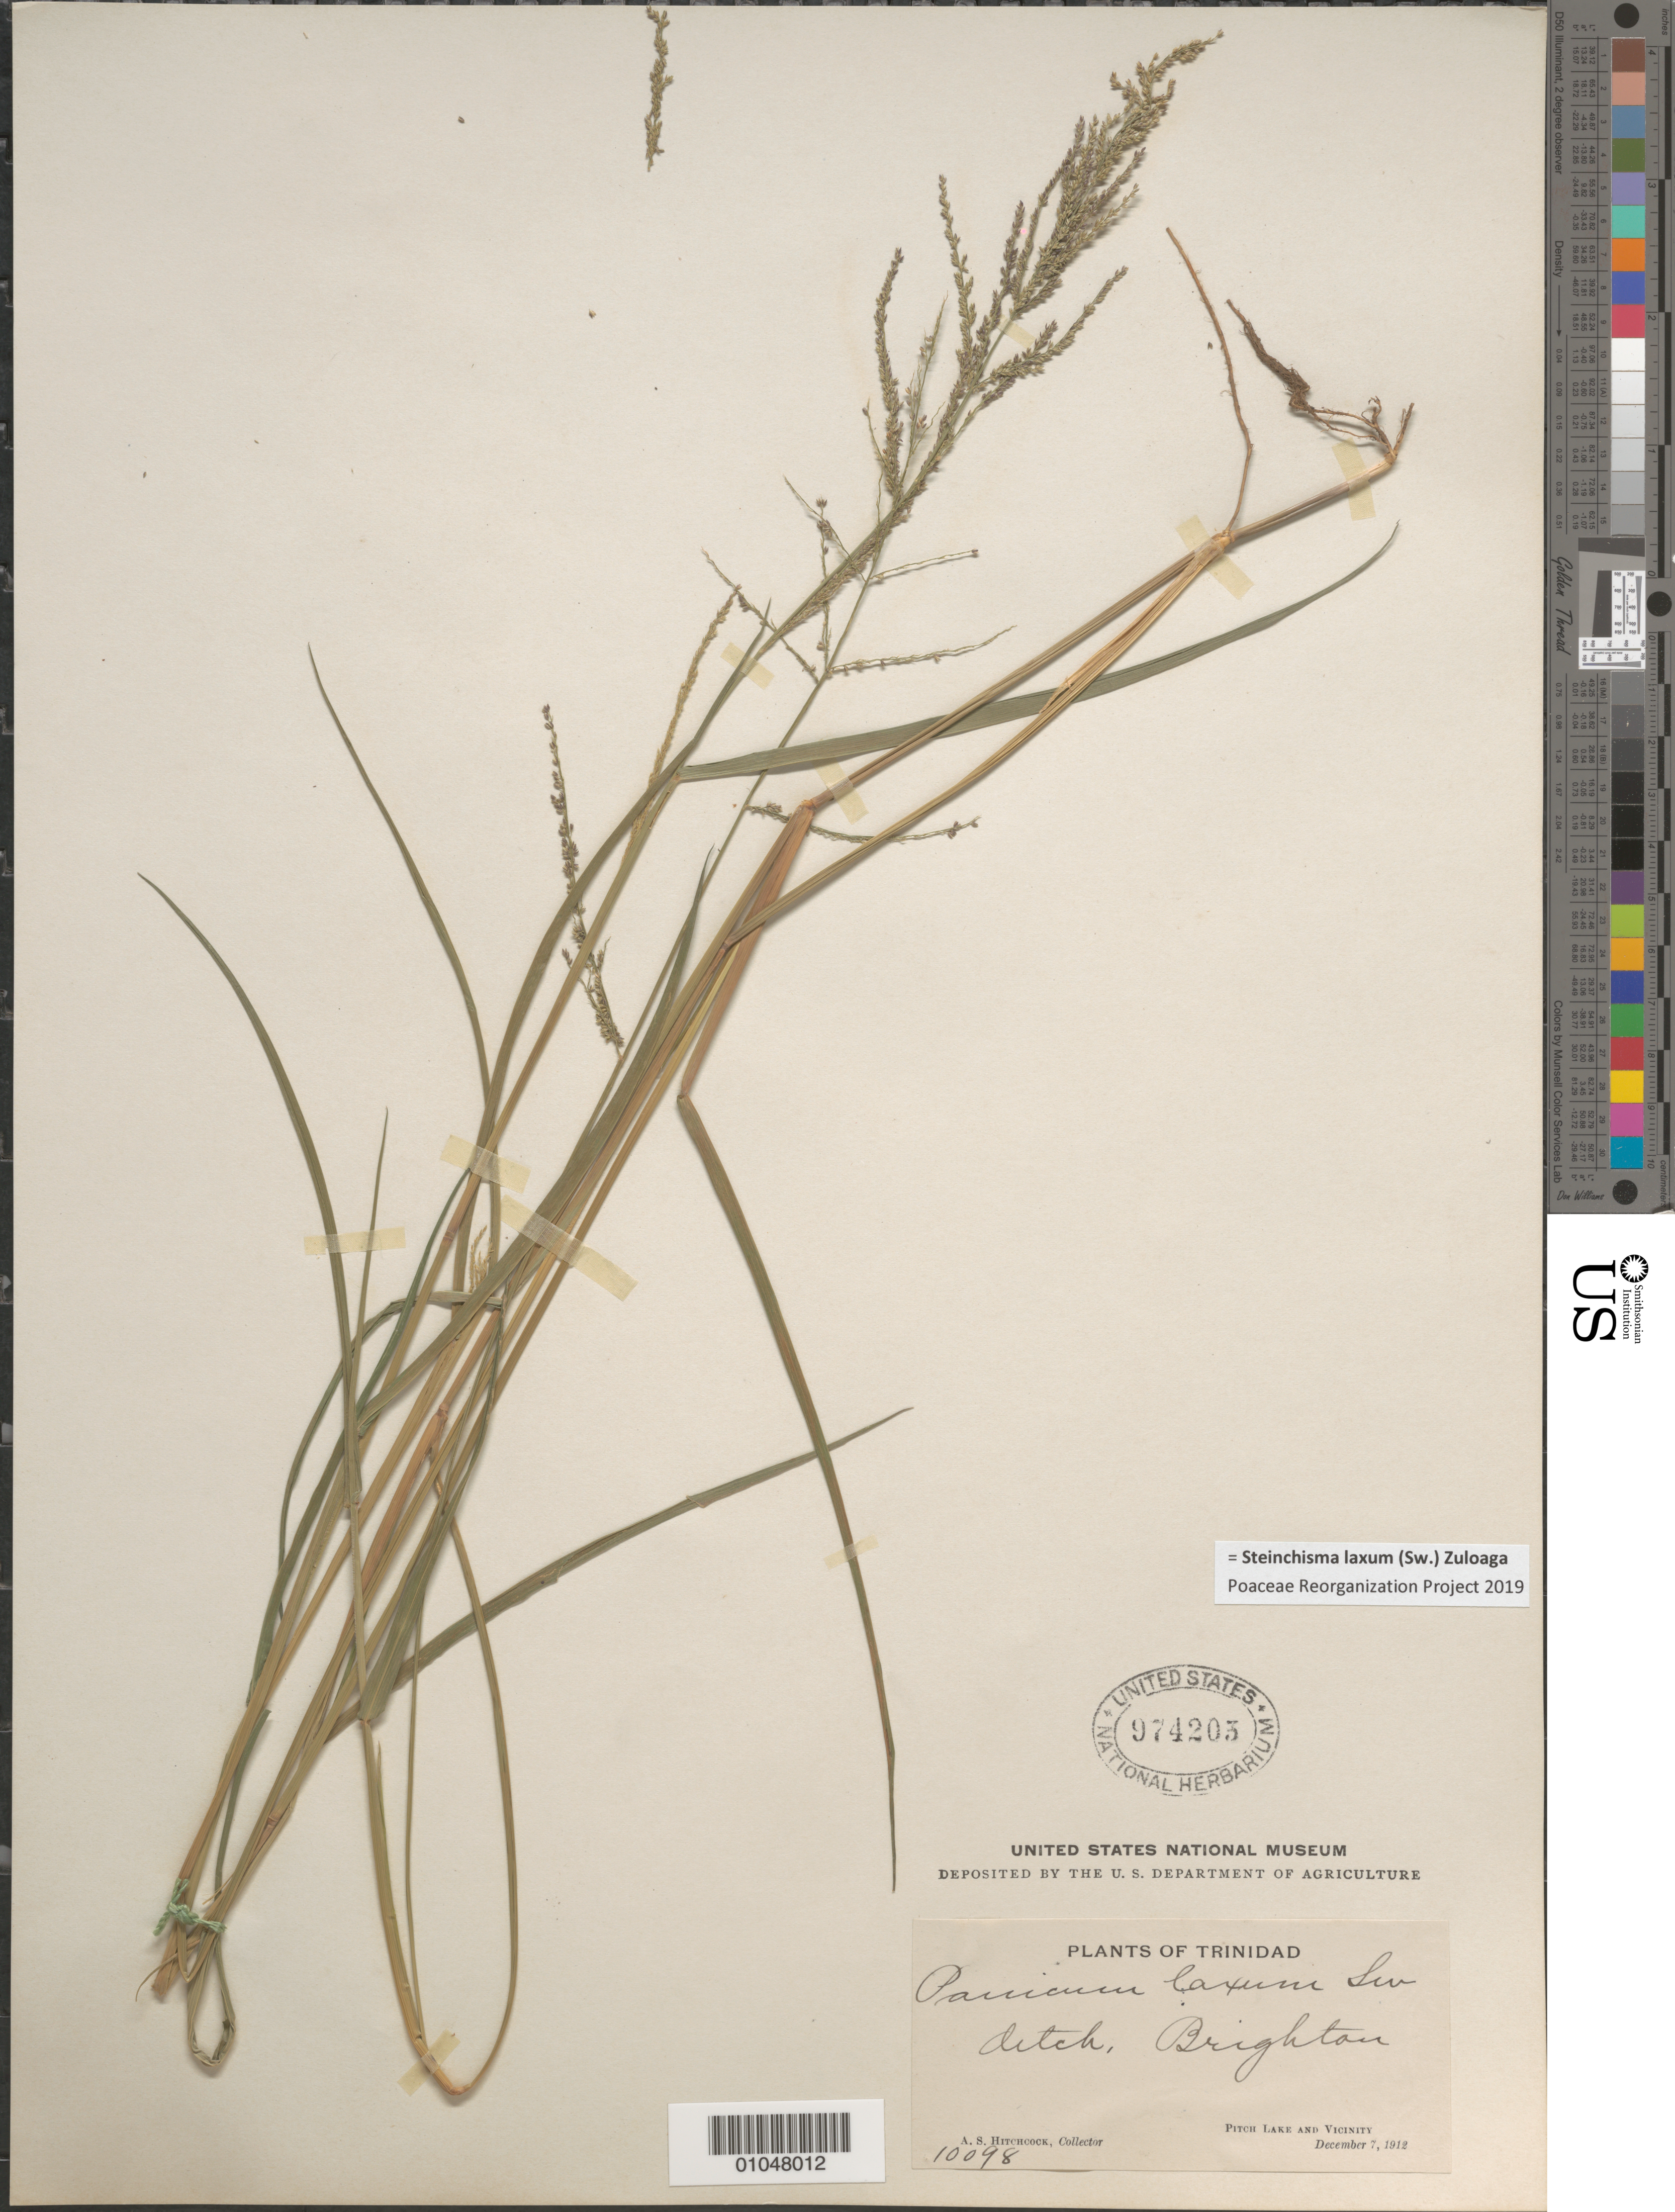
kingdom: Plantae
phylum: Tracheophyta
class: Liliopsida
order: Poales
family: Poaceae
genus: Panicum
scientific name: Panicum laxum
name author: Sw.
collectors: A. S. Hitchcock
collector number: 10098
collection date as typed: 07 Dec 1912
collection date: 1912-12-07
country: Trinidad and Tobago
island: Trinidad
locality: Pitch lake and vic., ditch, Brighton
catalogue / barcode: US 974203